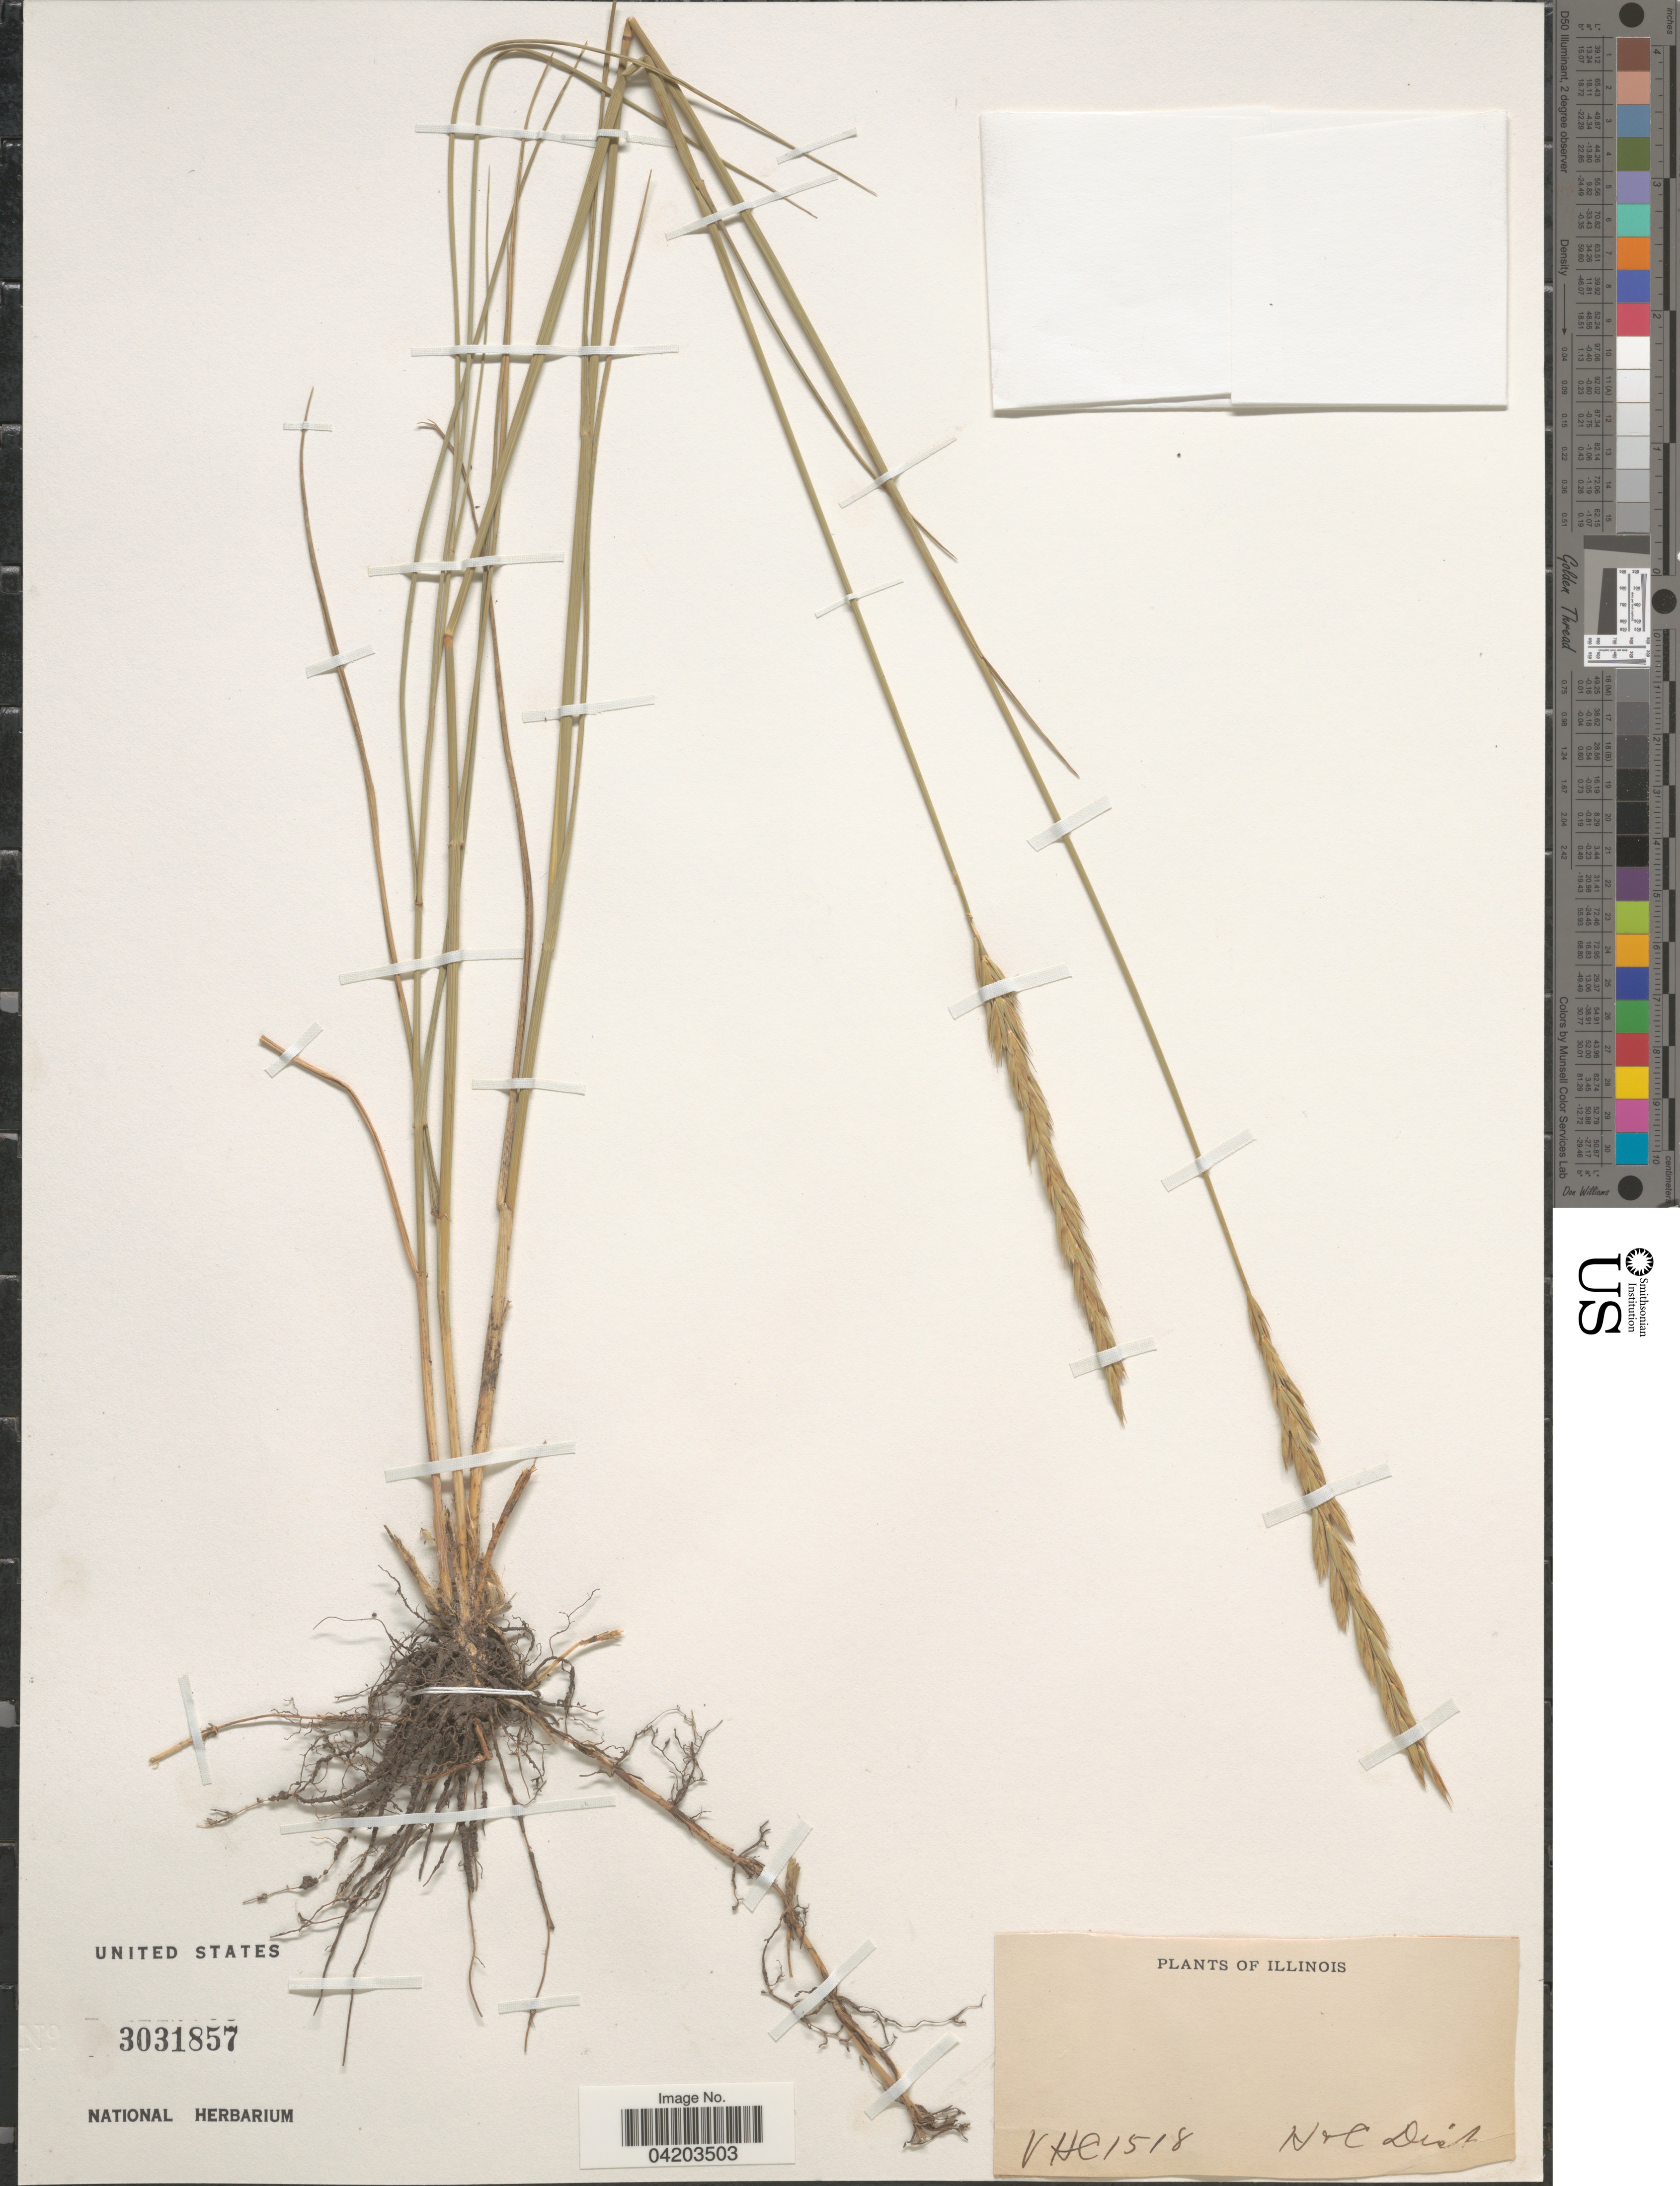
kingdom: Plantae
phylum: Tracheophyta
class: Liliopsida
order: Poales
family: Poaceae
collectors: V. H. C.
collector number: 1518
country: United States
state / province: Illinois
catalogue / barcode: US 3031857